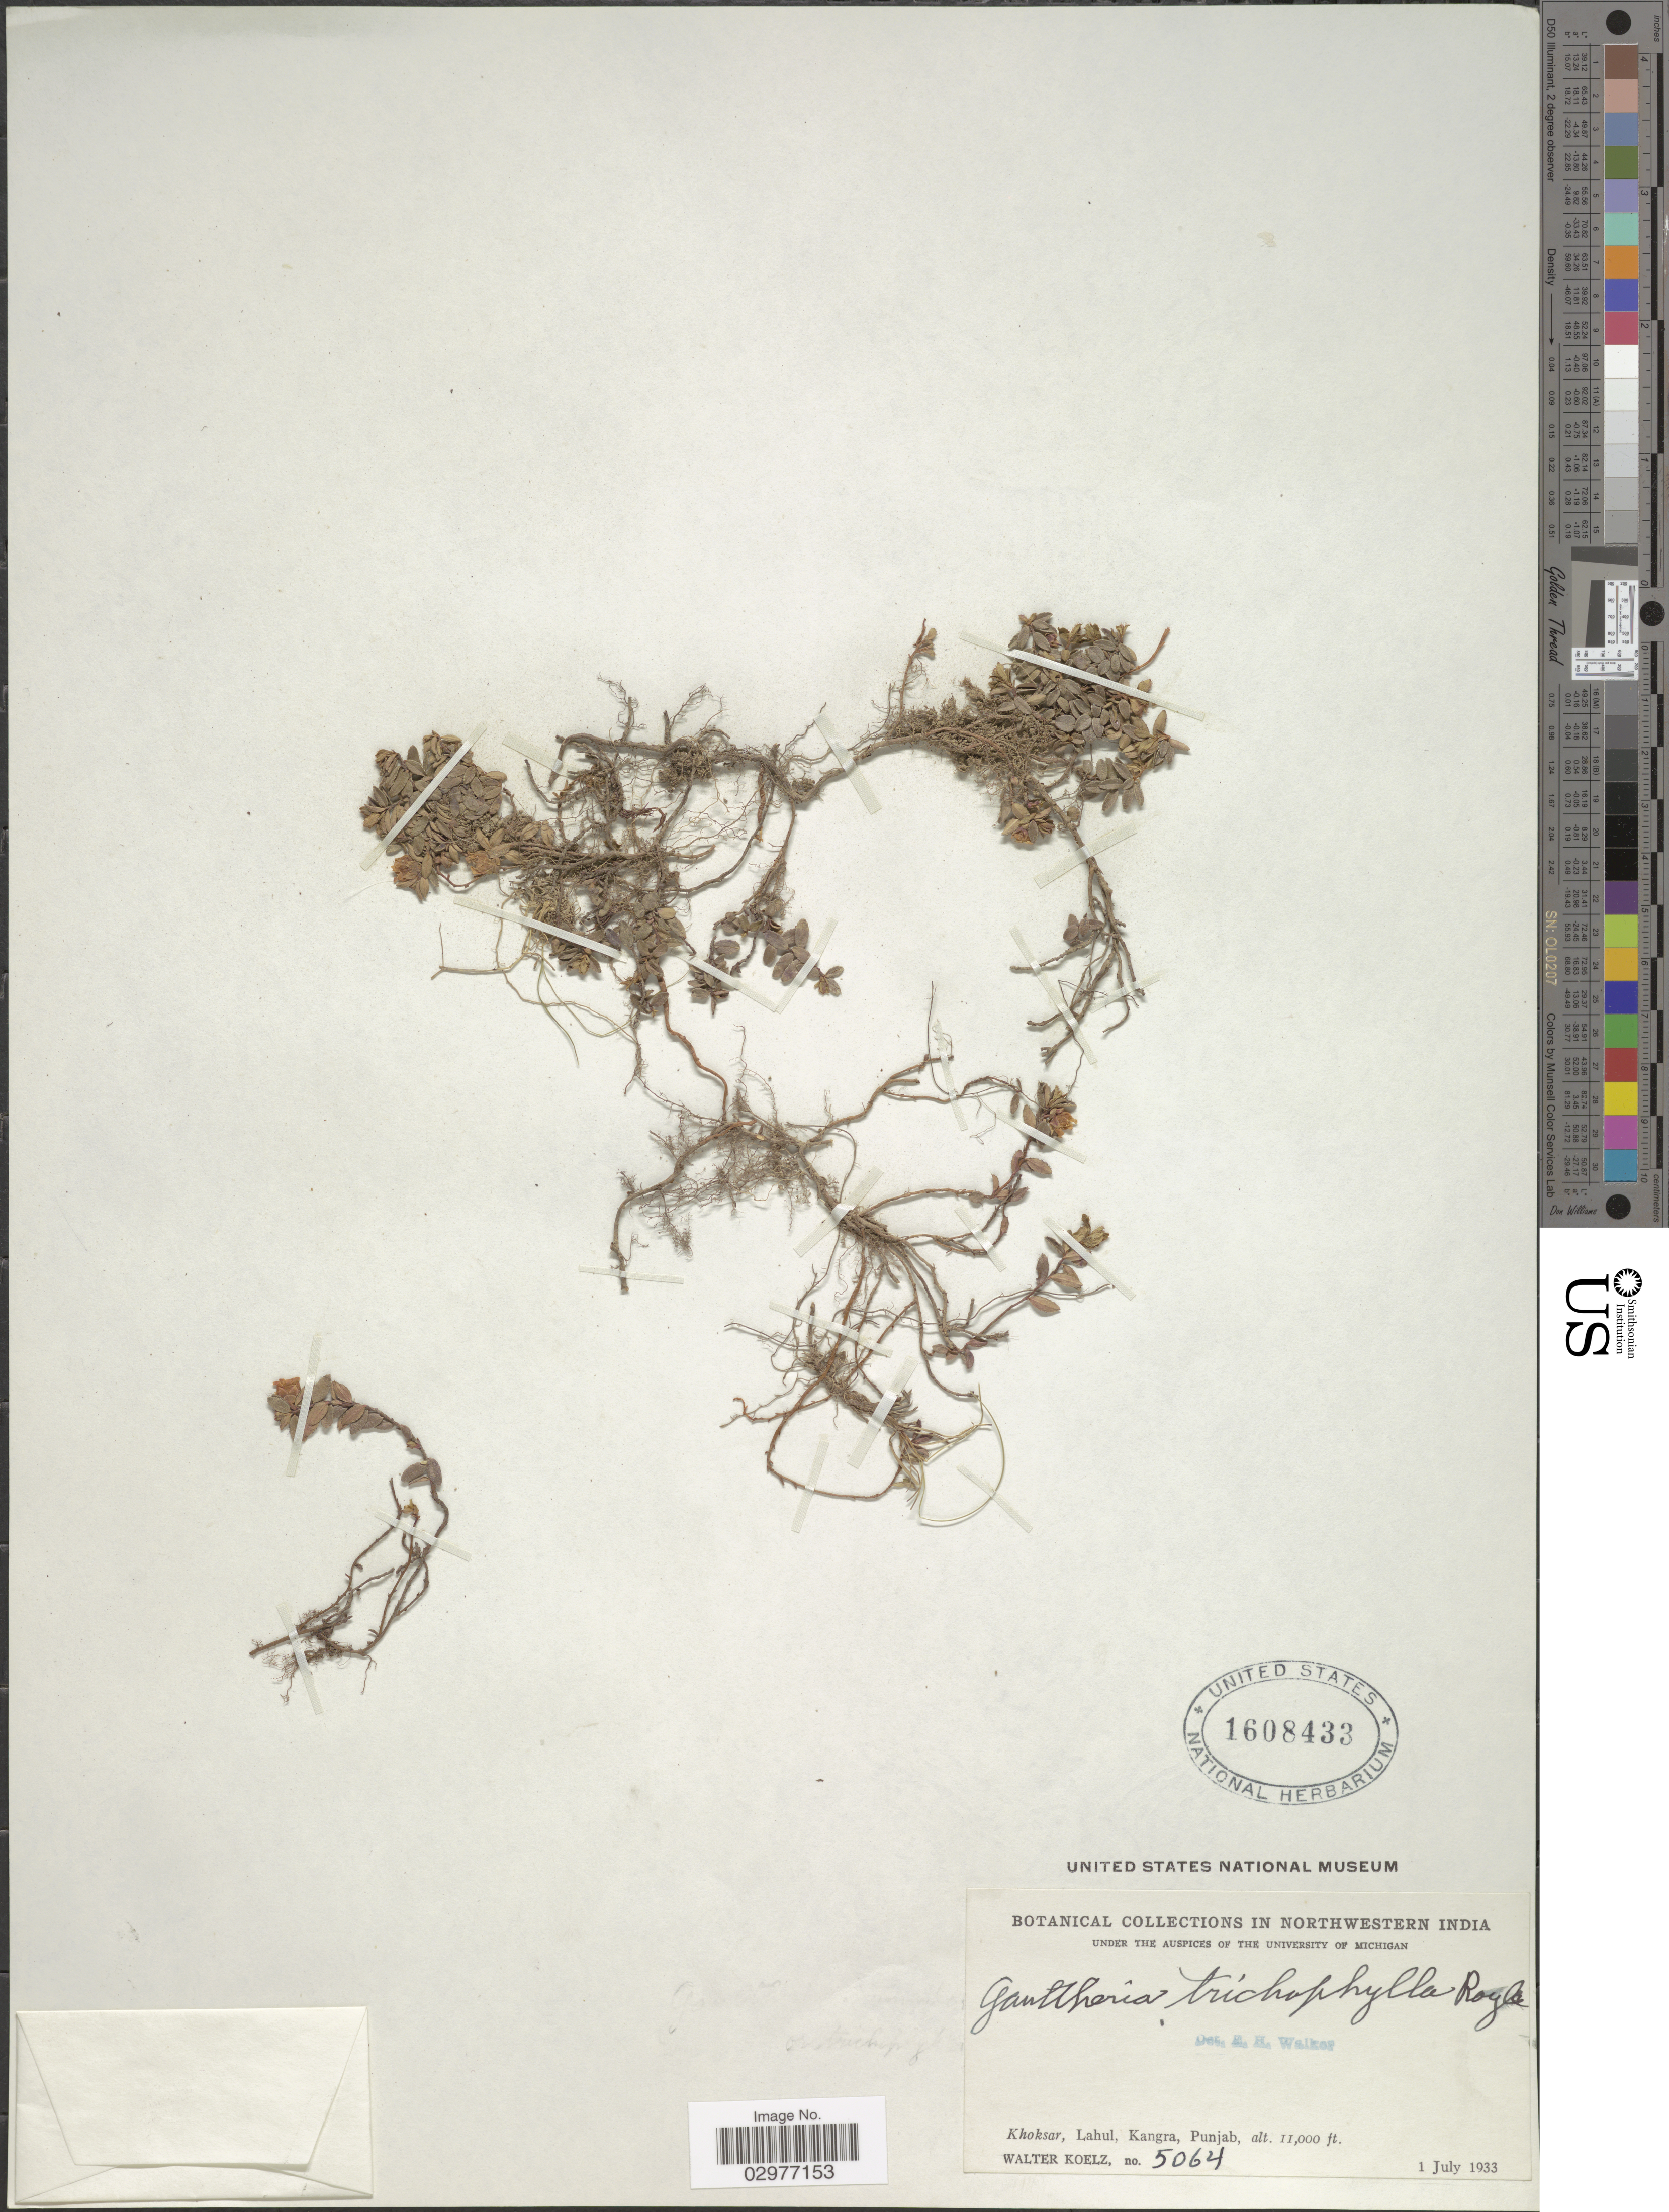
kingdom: Plantae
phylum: Tracheophyta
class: Magnoliopsida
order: Ericales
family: Ericaceae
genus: Gaultheria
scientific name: Gaultheria trichophylla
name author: Royle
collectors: W. N. Koelz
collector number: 5064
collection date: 1933-07-01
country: India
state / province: Punjab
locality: Northwestern India. Khoksar, Lahul, Kangra.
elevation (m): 3353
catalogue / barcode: US 1608433